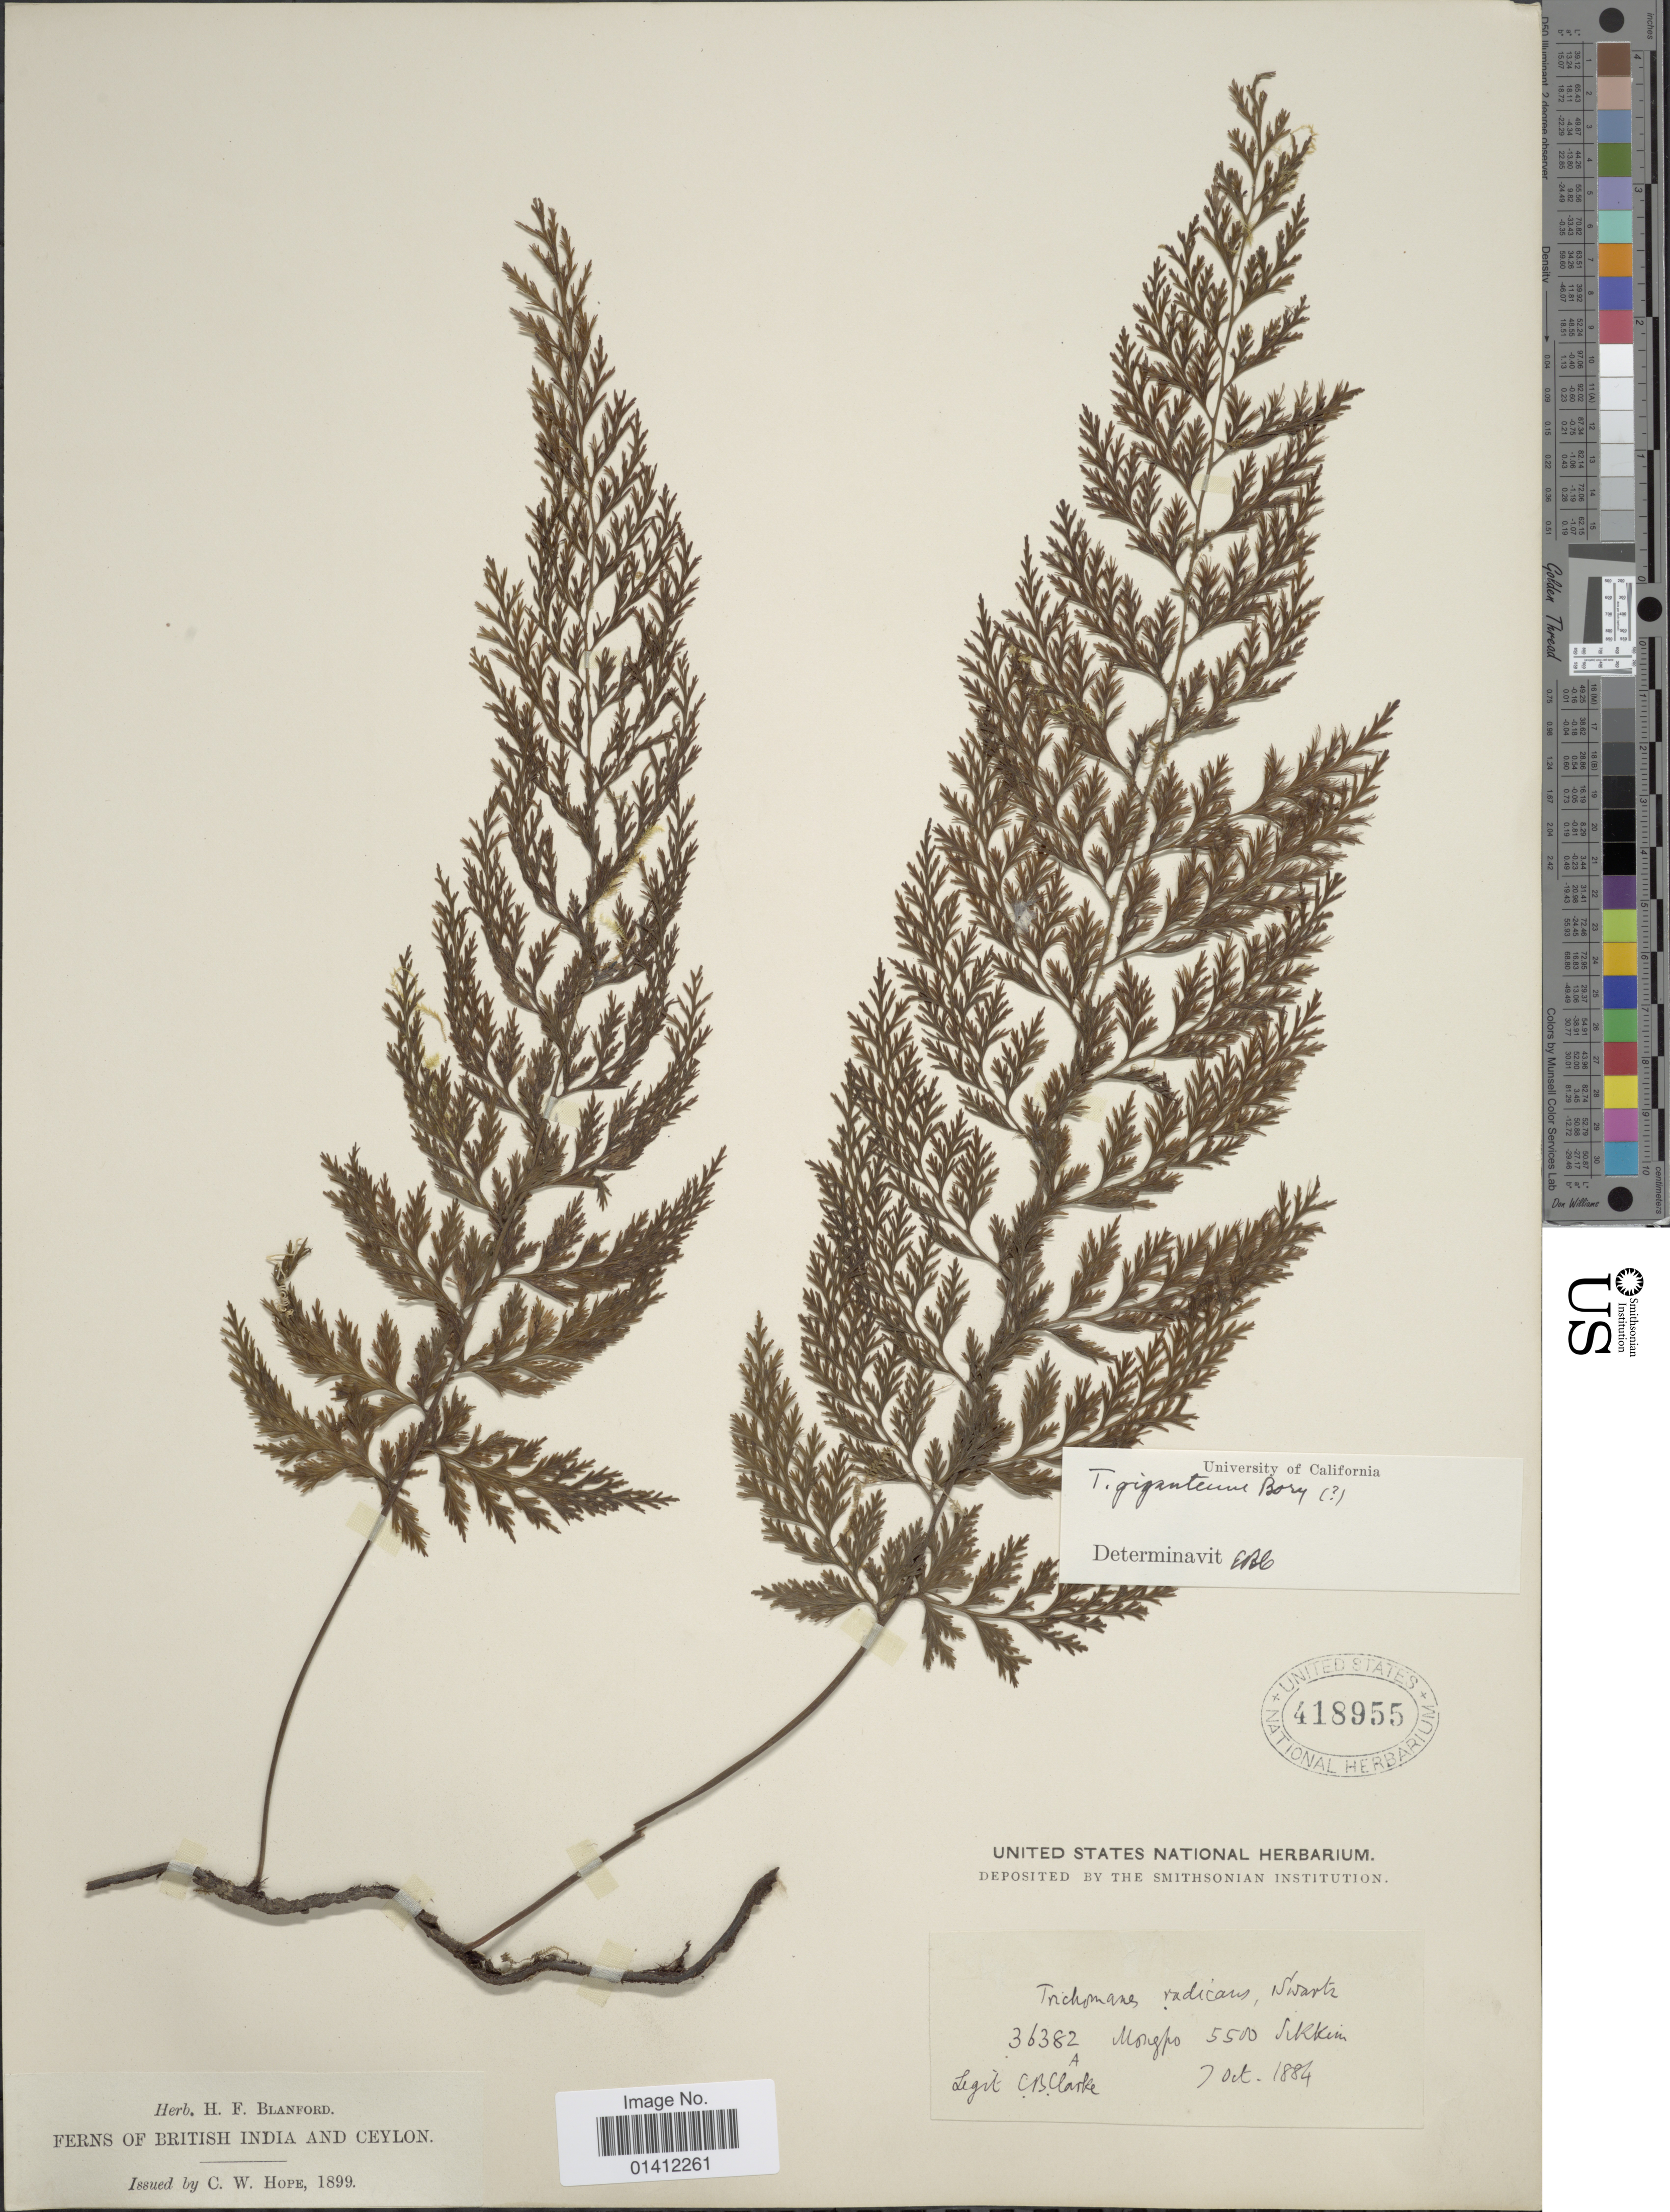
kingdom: Plantae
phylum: Tracheophyta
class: Polypodiopsida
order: Hymenophyllales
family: Hymenophyllaceae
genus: Vandenboschia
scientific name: Vandenboschia gigantea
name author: (Bory ex Willd.) Pic. Serm.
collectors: C. B. Clarke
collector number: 36382 A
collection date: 1884-10-07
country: India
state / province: Sikkim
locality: Mongpo 5500 Sikkim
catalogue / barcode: US 418955